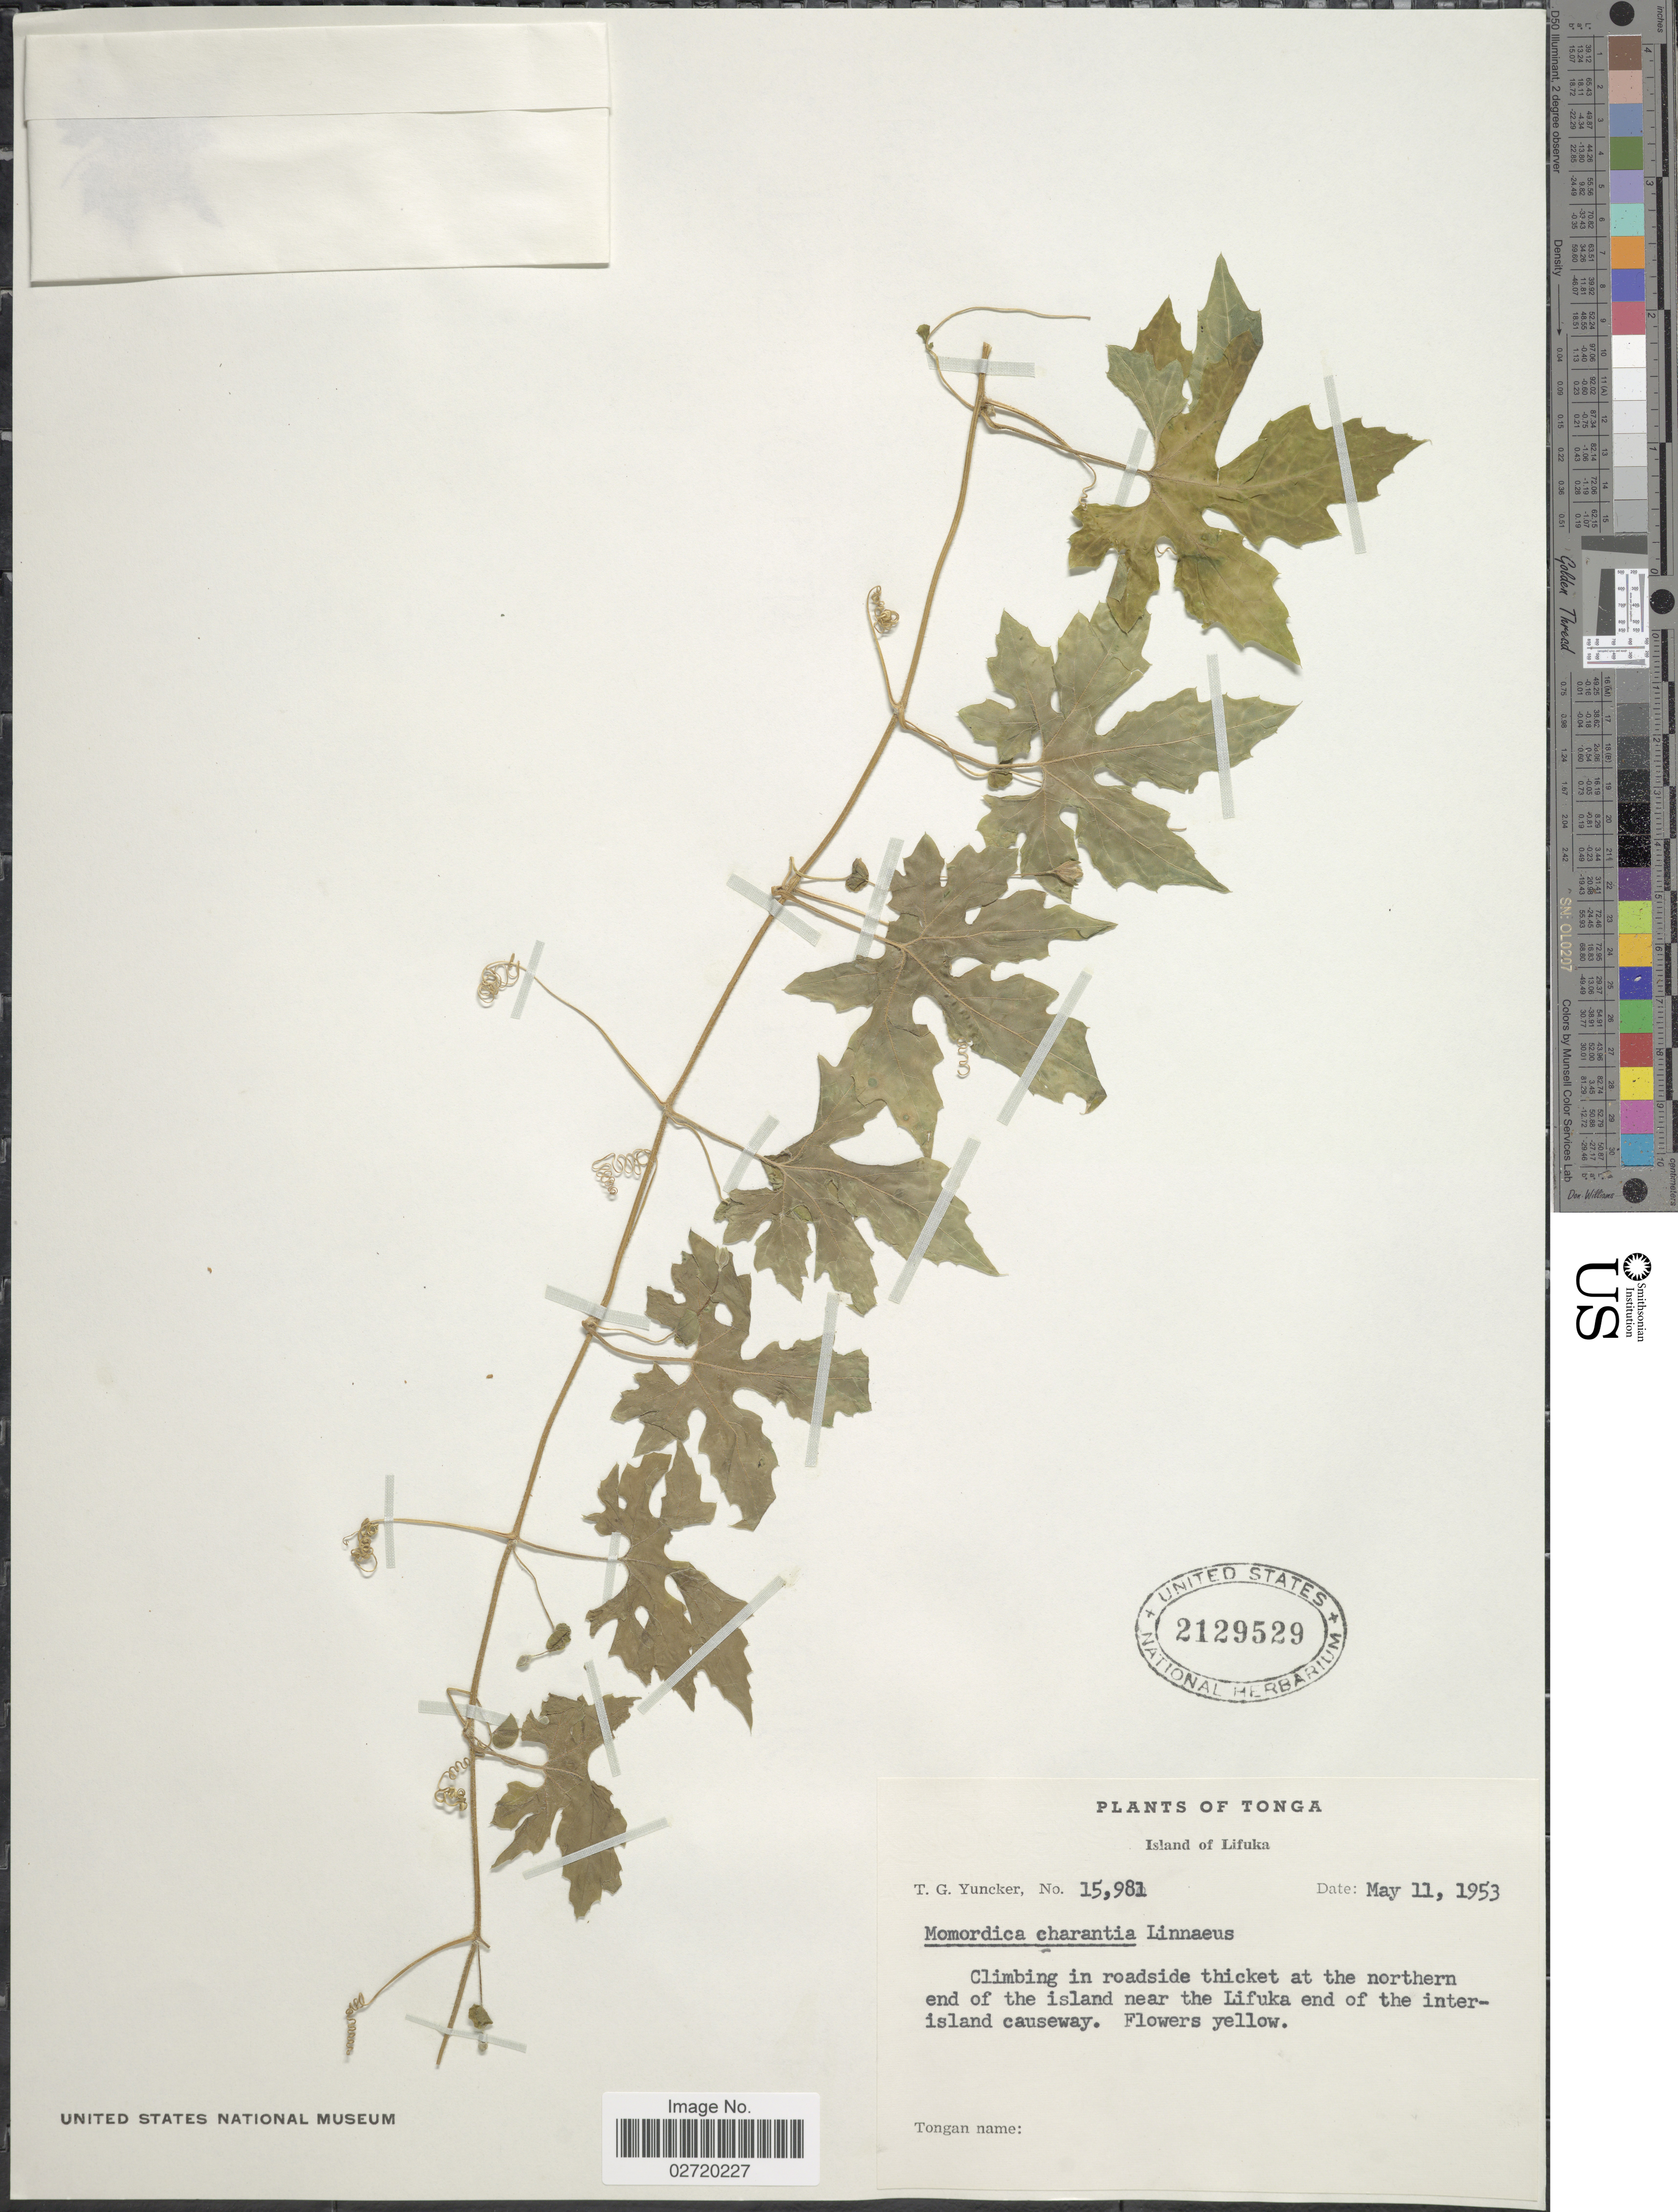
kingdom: Plantae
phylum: Tracheophyta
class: Magnoliopsida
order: Cucurbitales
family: Cucurbitaceae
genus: Momordica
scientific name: Momordica charantia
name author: L.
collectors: T. G. Yuncker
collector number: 15981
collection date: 1953-05-11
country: Tonga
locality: Island of Lifuka, at the northern end of the island near the Lifuka end of the inter island causeway.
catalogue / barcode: US 2129529